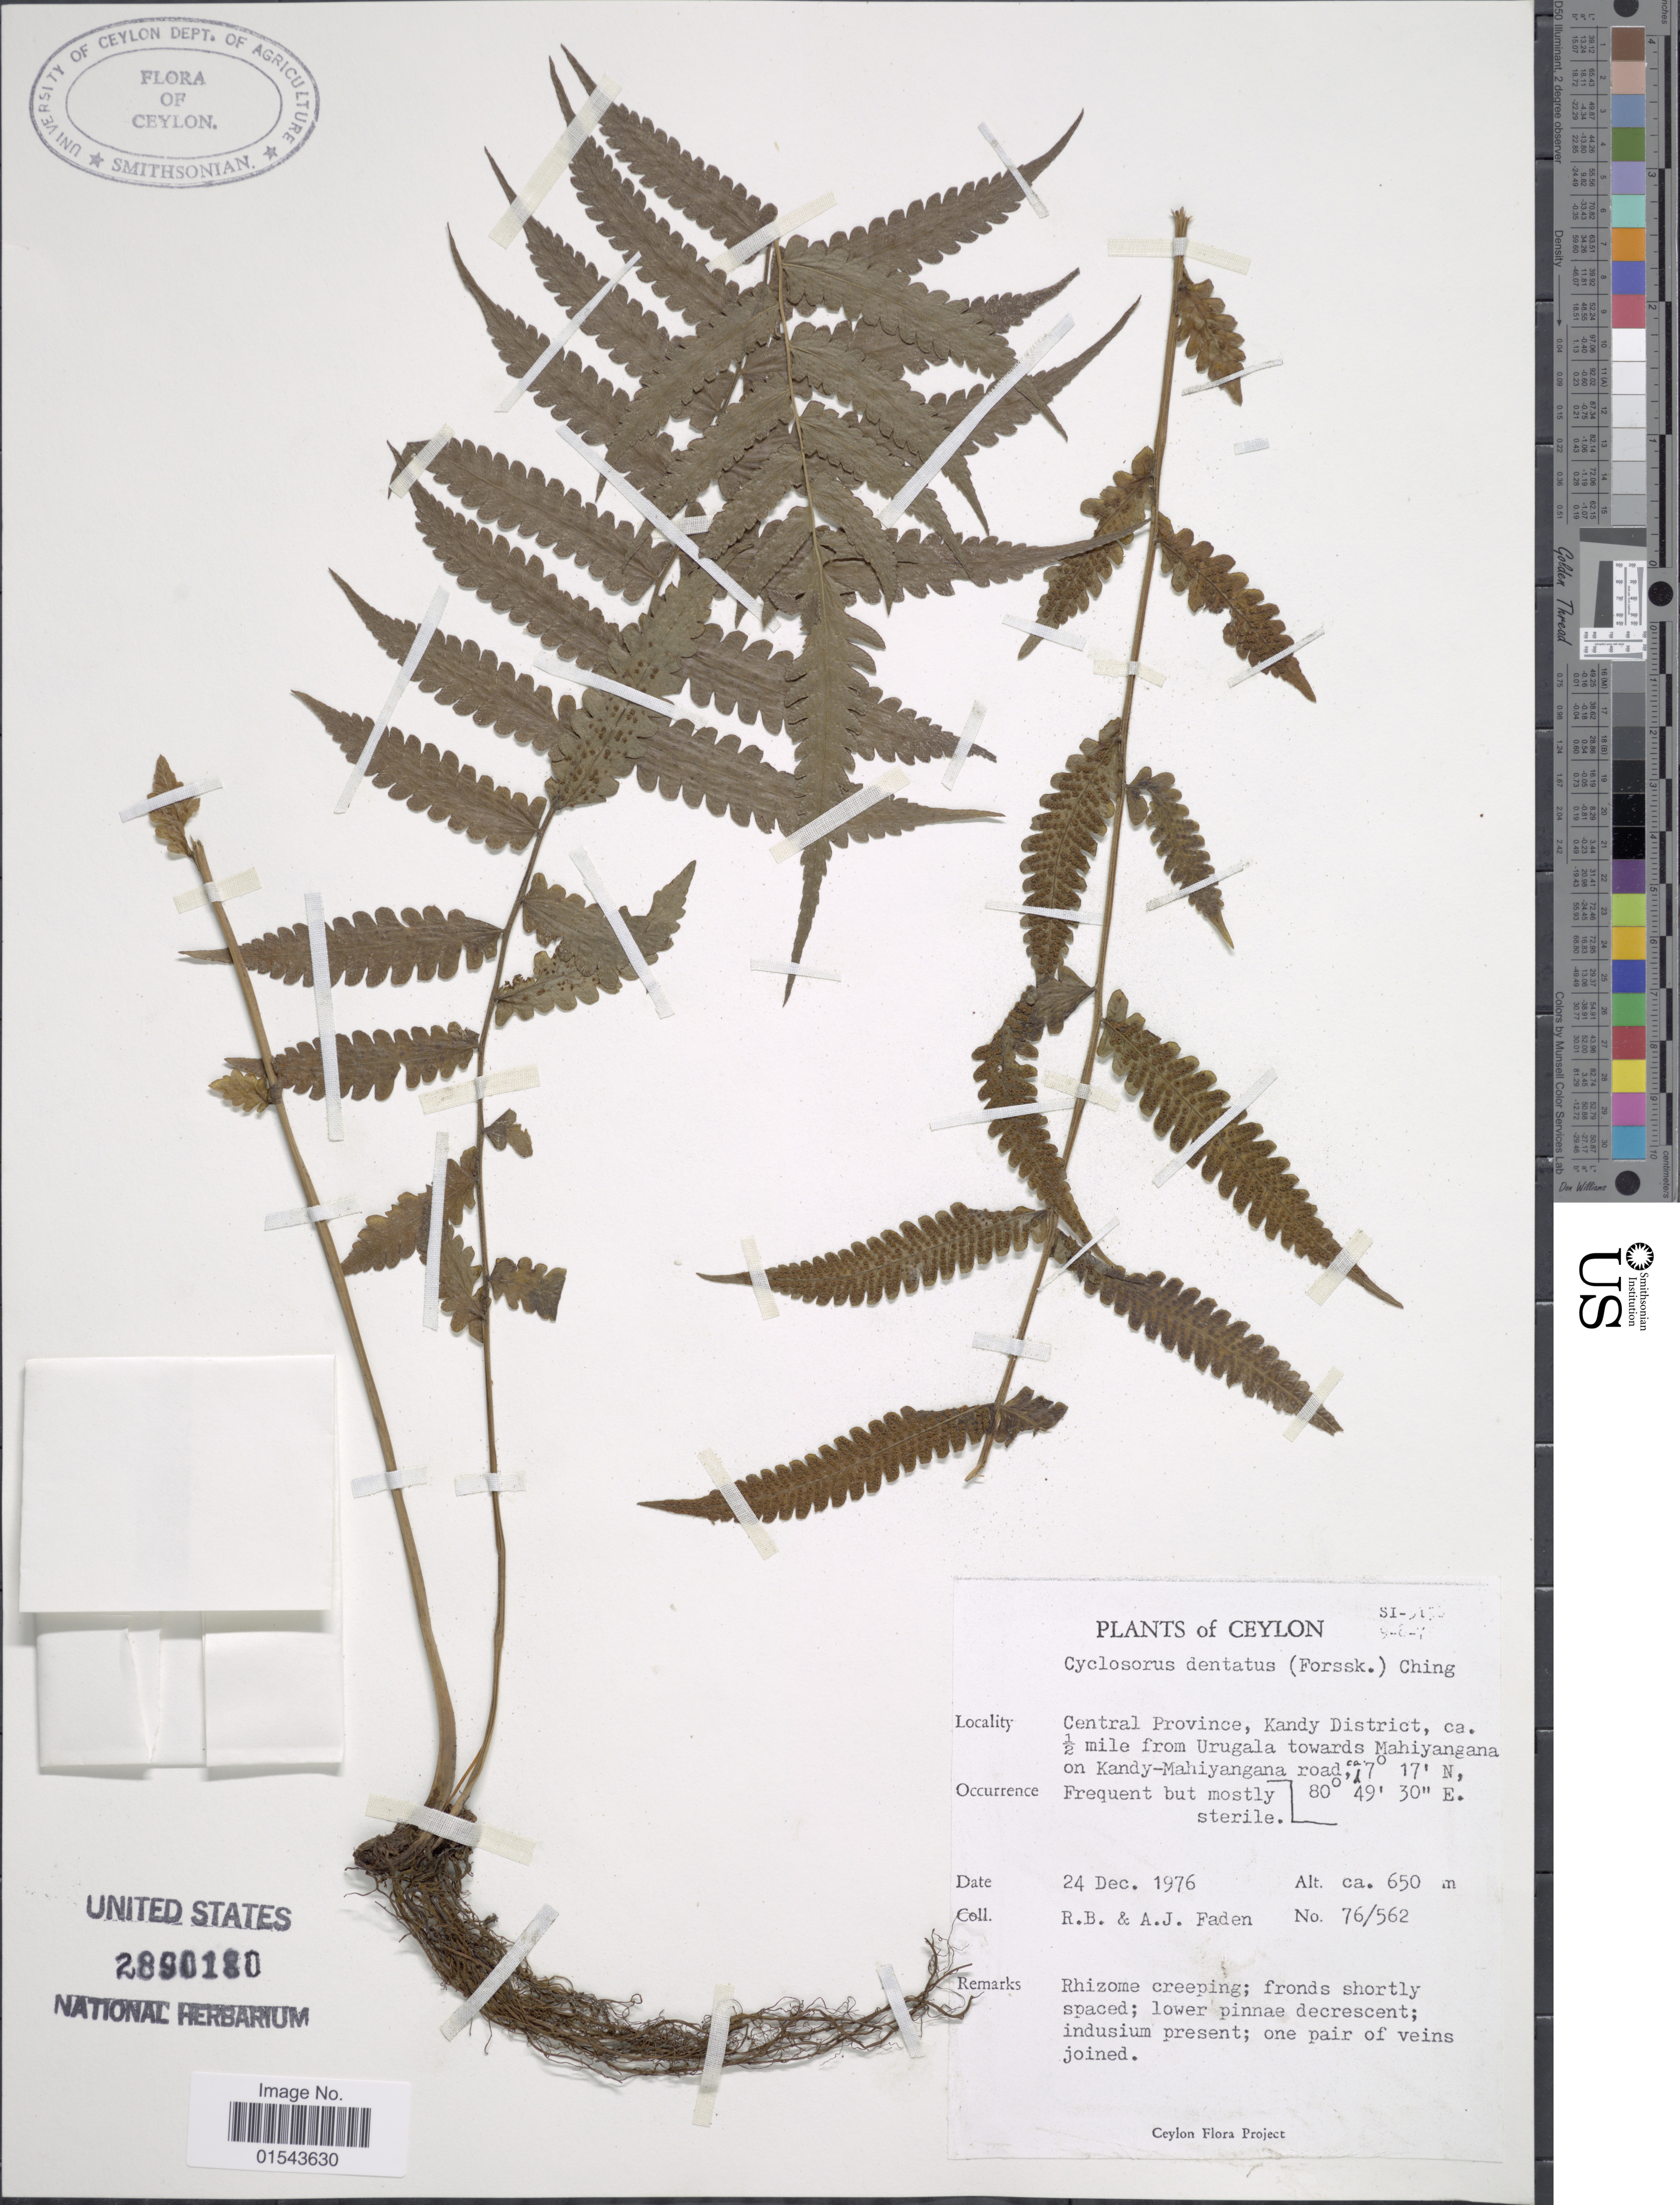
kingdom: Plantae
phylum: Tracheophyta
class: Polypodiopsida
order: Polypodiales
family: Thelypteridaceae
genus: Christella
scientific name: Christella dentata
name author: (Forssk.) Brownsey & Jermy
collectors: R. B. Faden & A. J. Faden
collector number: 76/562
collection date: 1976-12-24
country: Sri Lanka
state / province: Central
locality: Ceylon. Central Province, Kandy District, 0.5 mile from Urugala towards Mahiyangana on Kandy-Mahiyangana Road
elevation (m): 650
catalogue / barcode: US 2890180